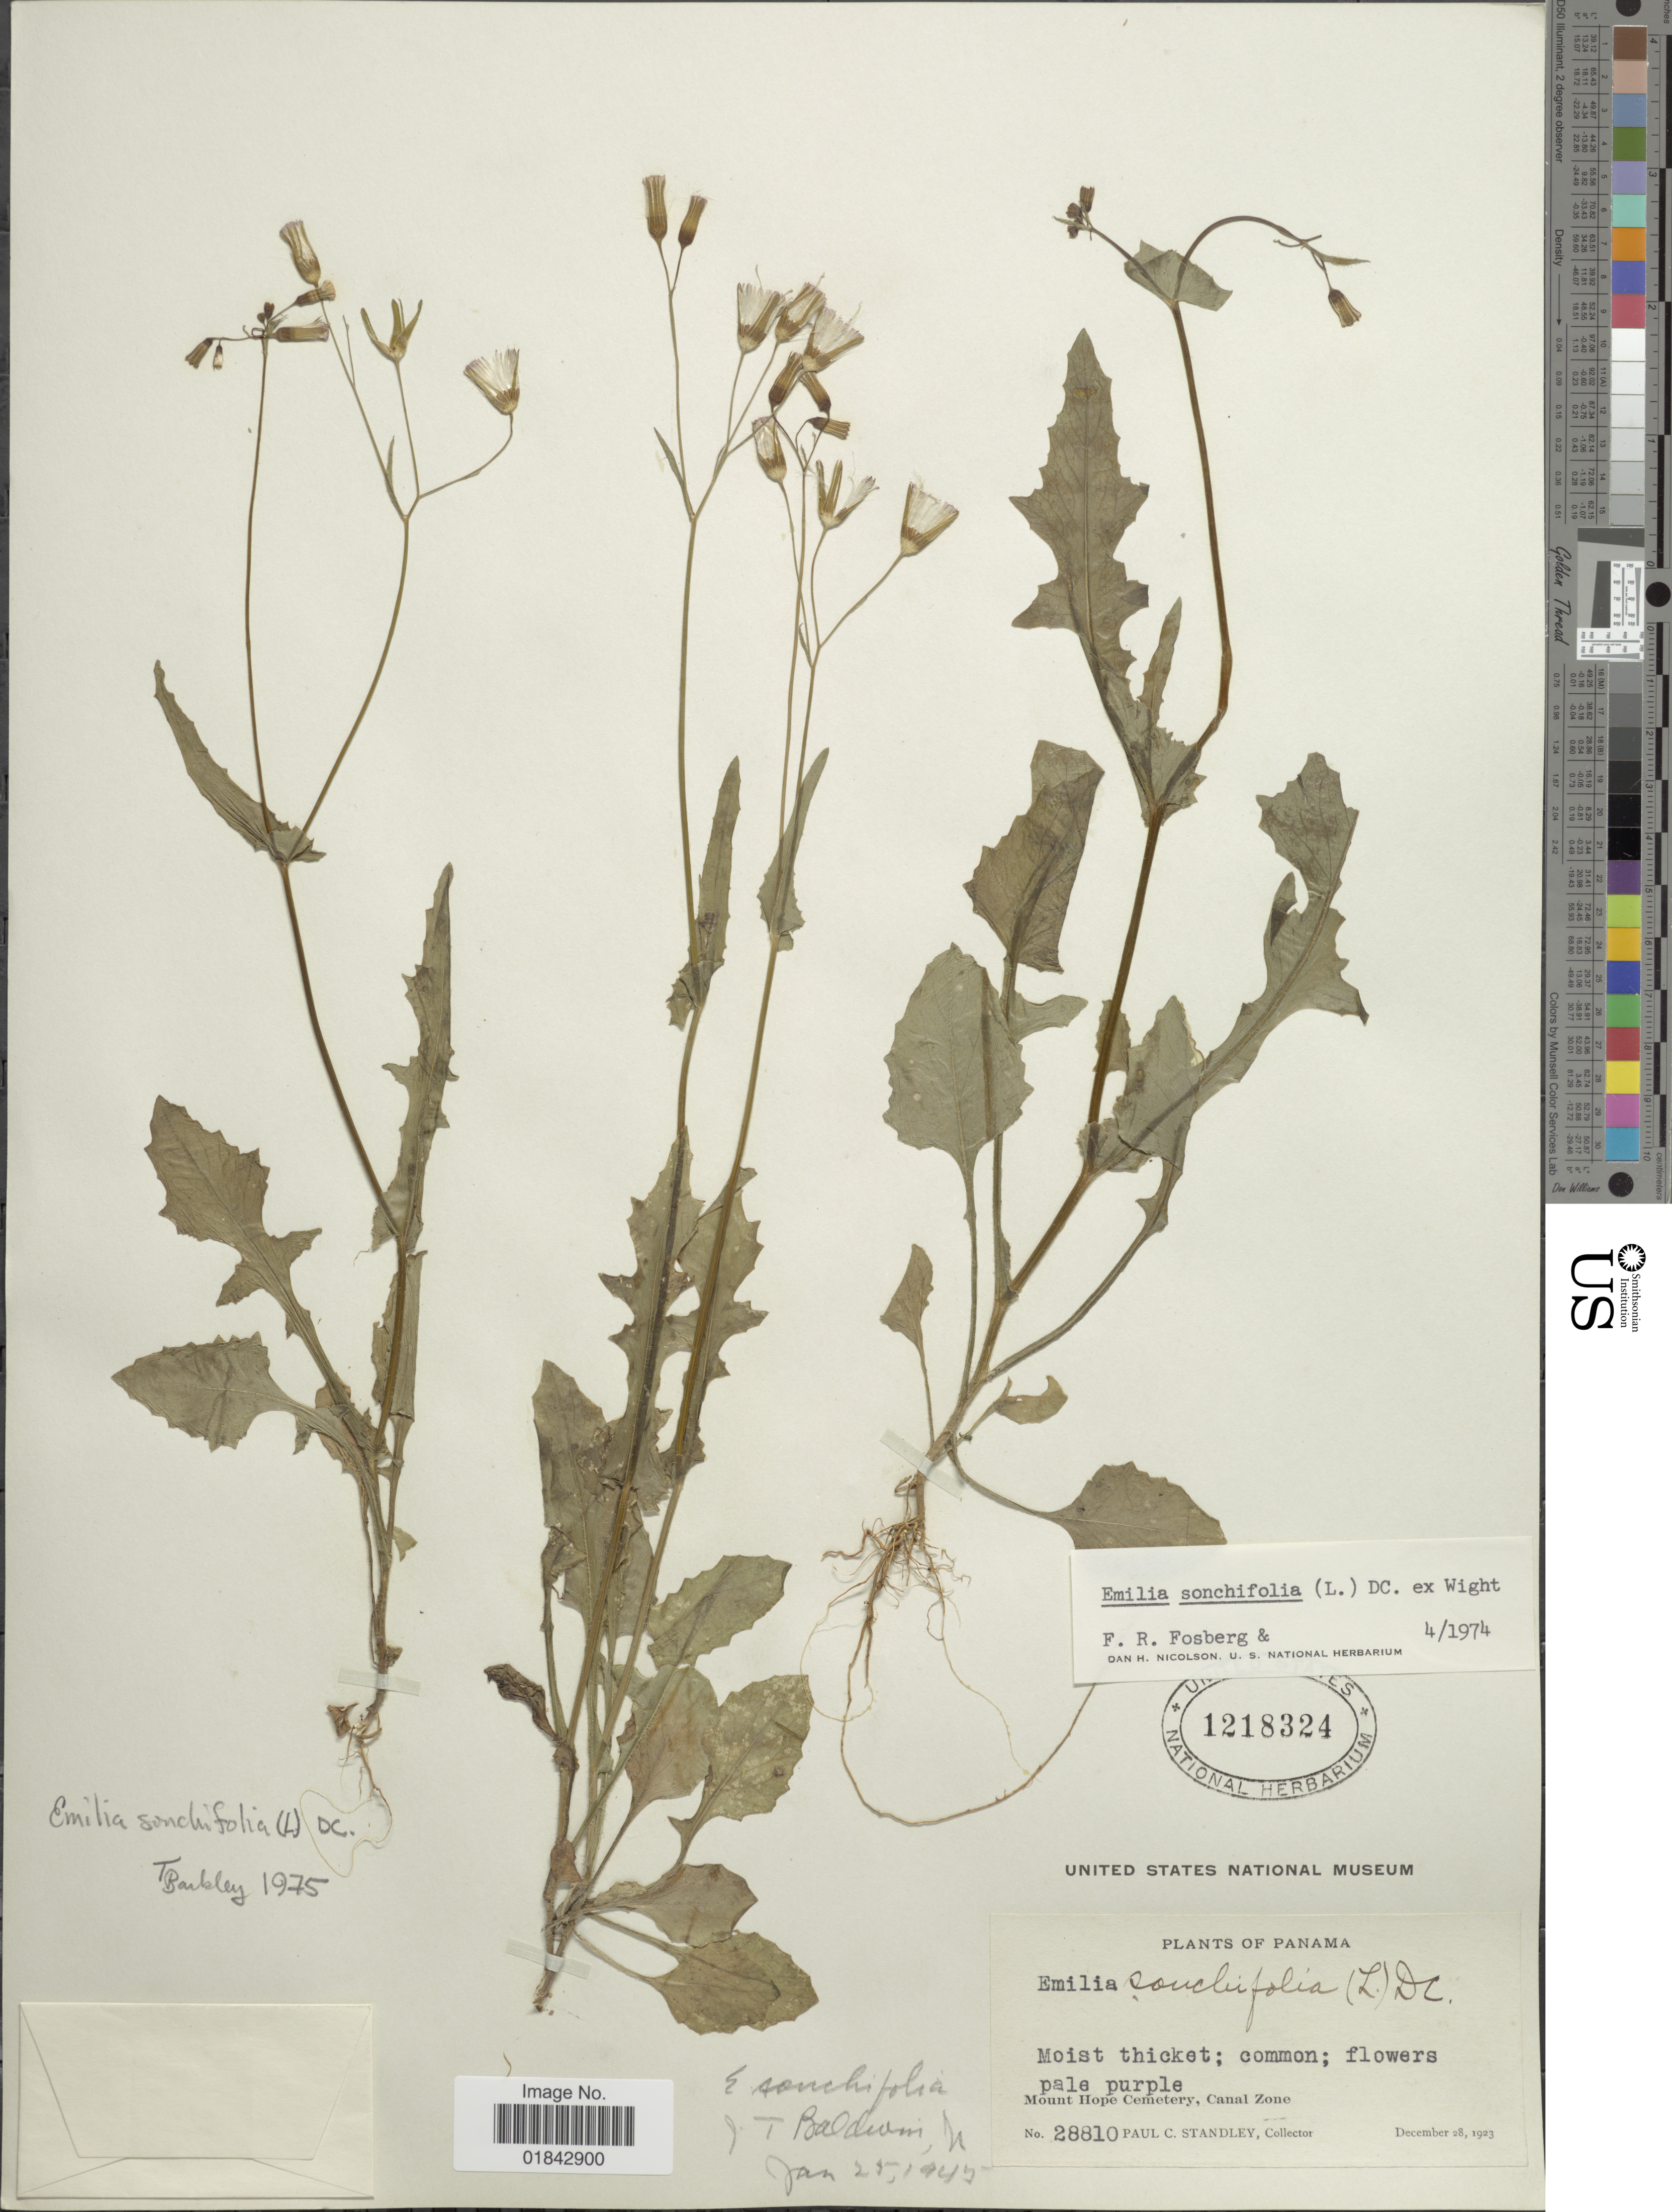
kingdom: Plantae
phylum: Tracheophyta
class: Magnoliopsida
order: Asterales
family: Asteraceae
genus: Emilia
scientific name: Emilia sonchifolia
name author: (L.) DC.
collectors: P. C. Standley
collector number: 28810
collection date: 1923-12-28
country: Panama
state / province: Colón / Panamá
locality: Mount Hope Cemetery, Canal Zone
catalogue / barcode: US 1218324